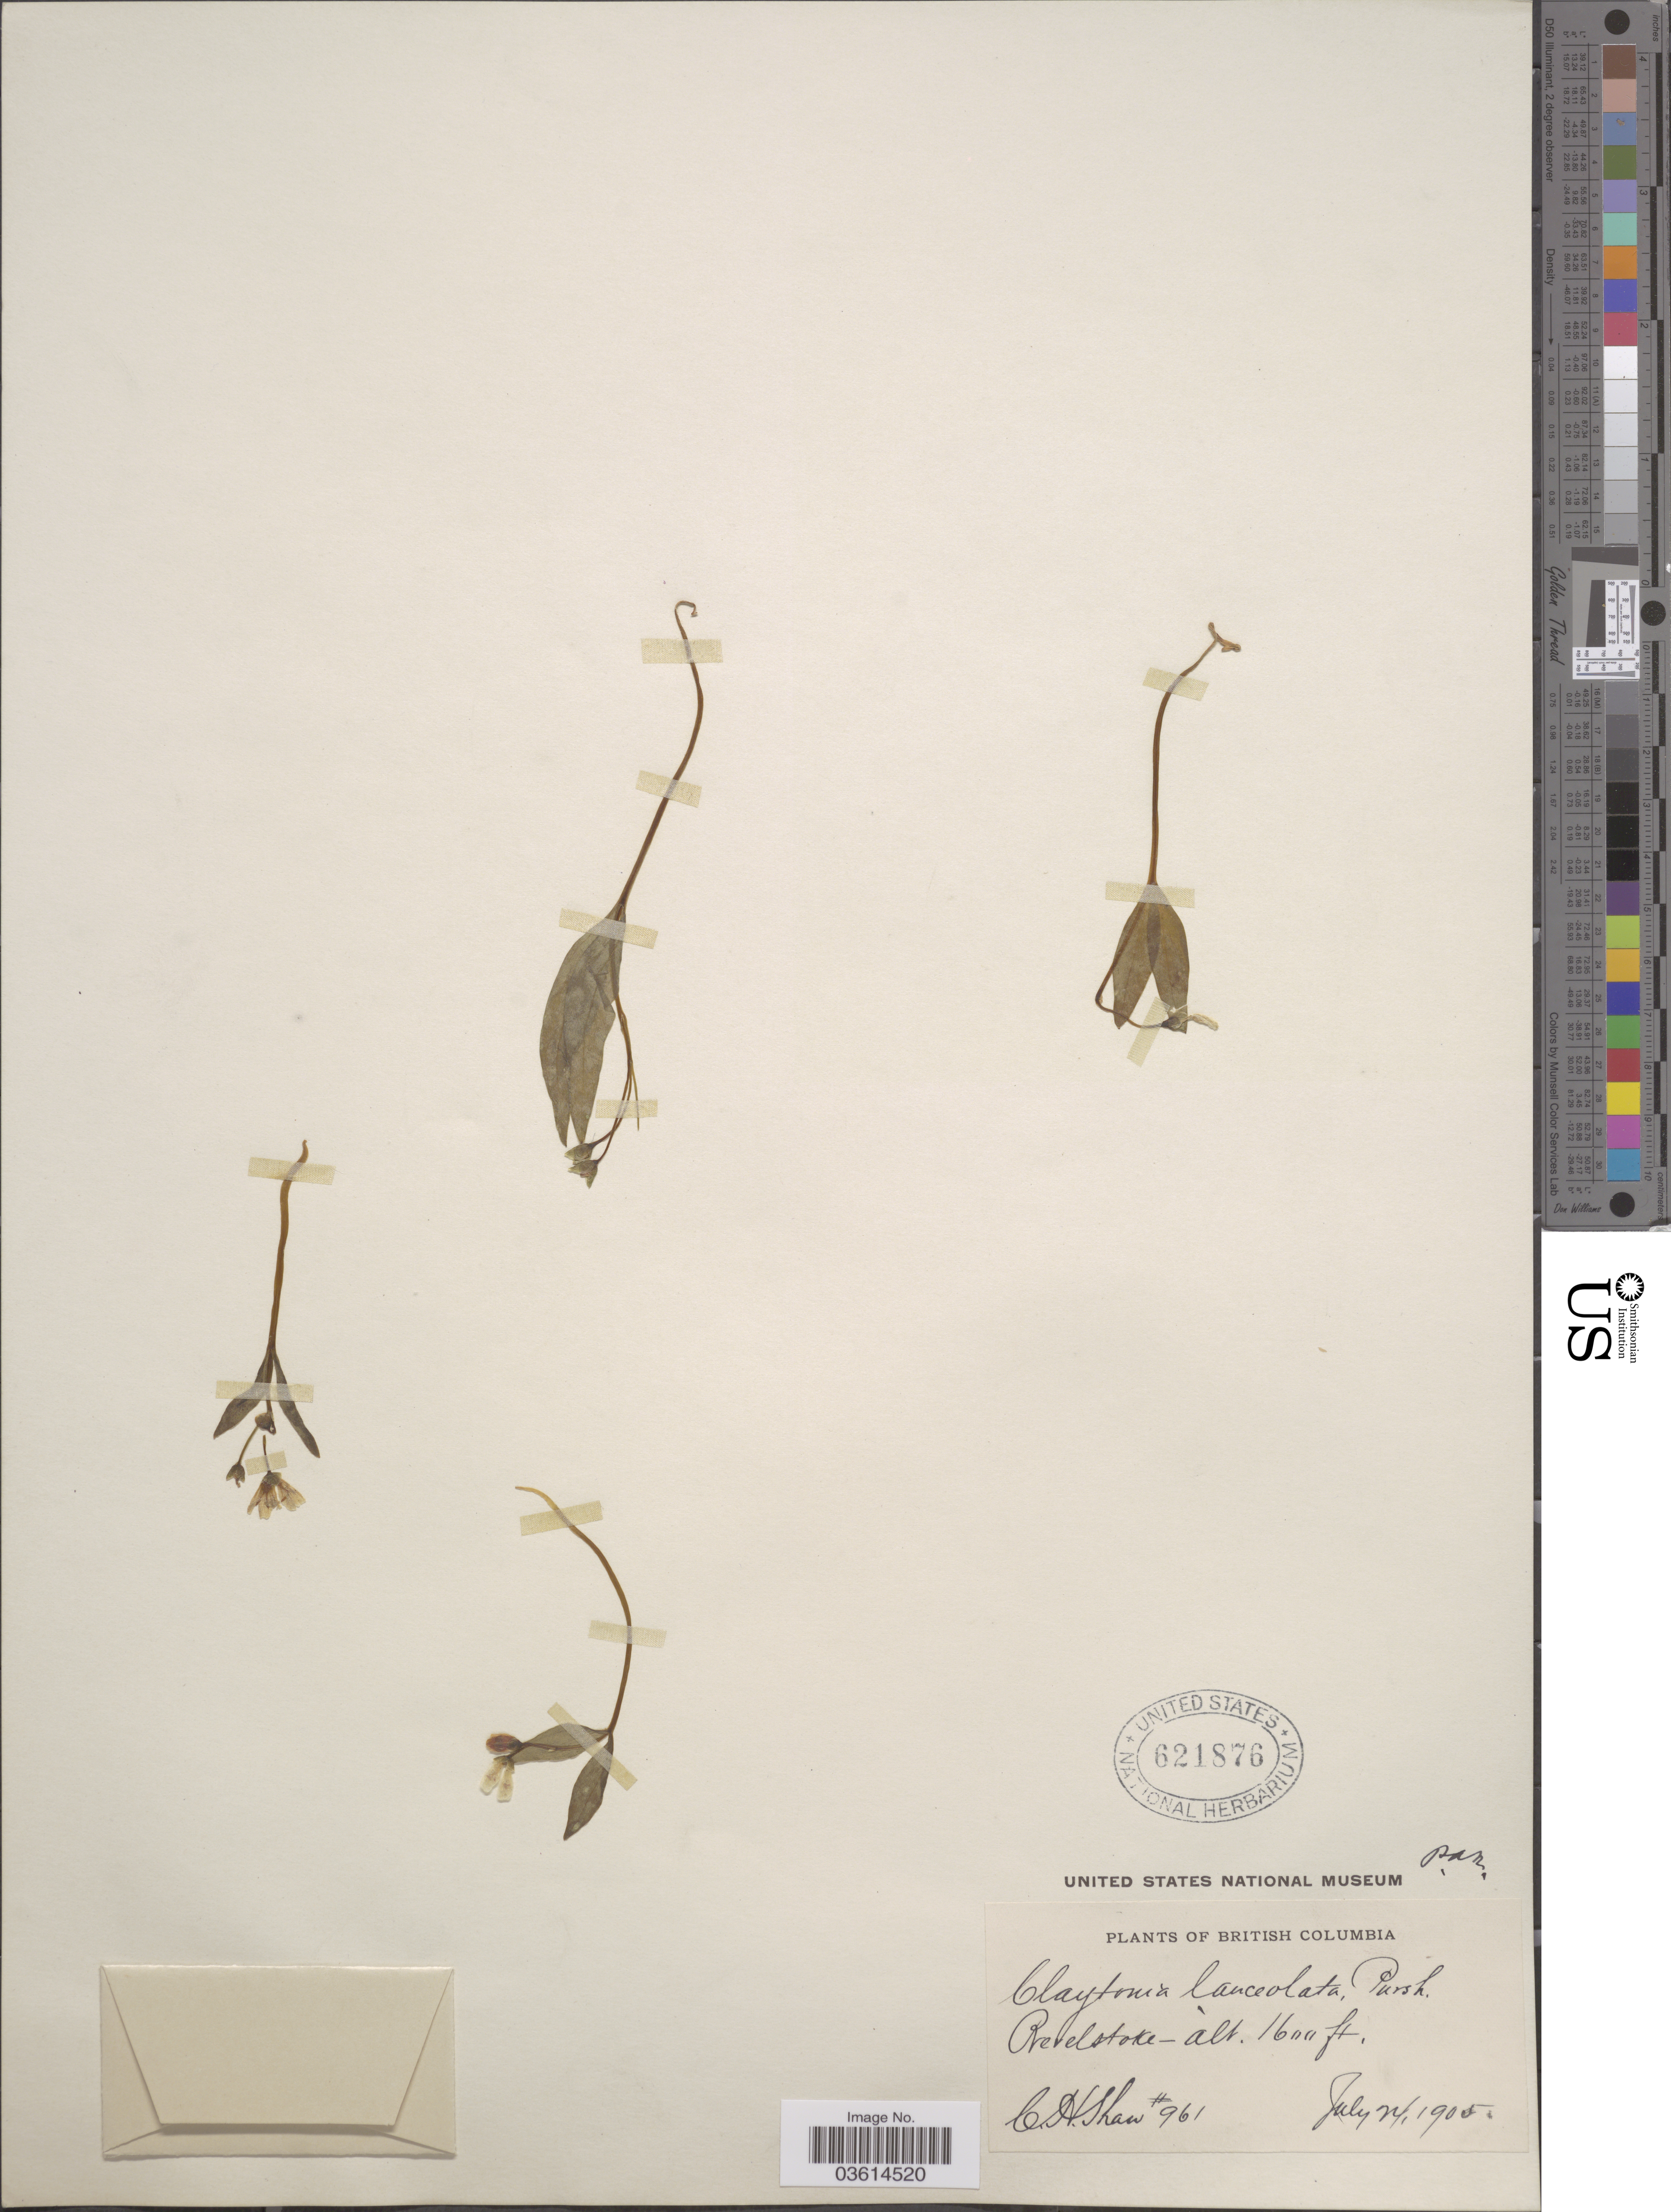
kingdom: Plantae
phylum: Tracheophyta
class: Magnoliopsida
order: Caryophyllales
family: Montiaceae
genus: Claytonia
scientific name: Claytonia lanceolata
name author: Pursh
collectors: C. H. Shaw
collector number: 961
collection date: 1905-07-24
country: Canada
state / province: British Columbia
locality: Revelstoke.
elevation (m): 488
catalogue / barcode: US 621876